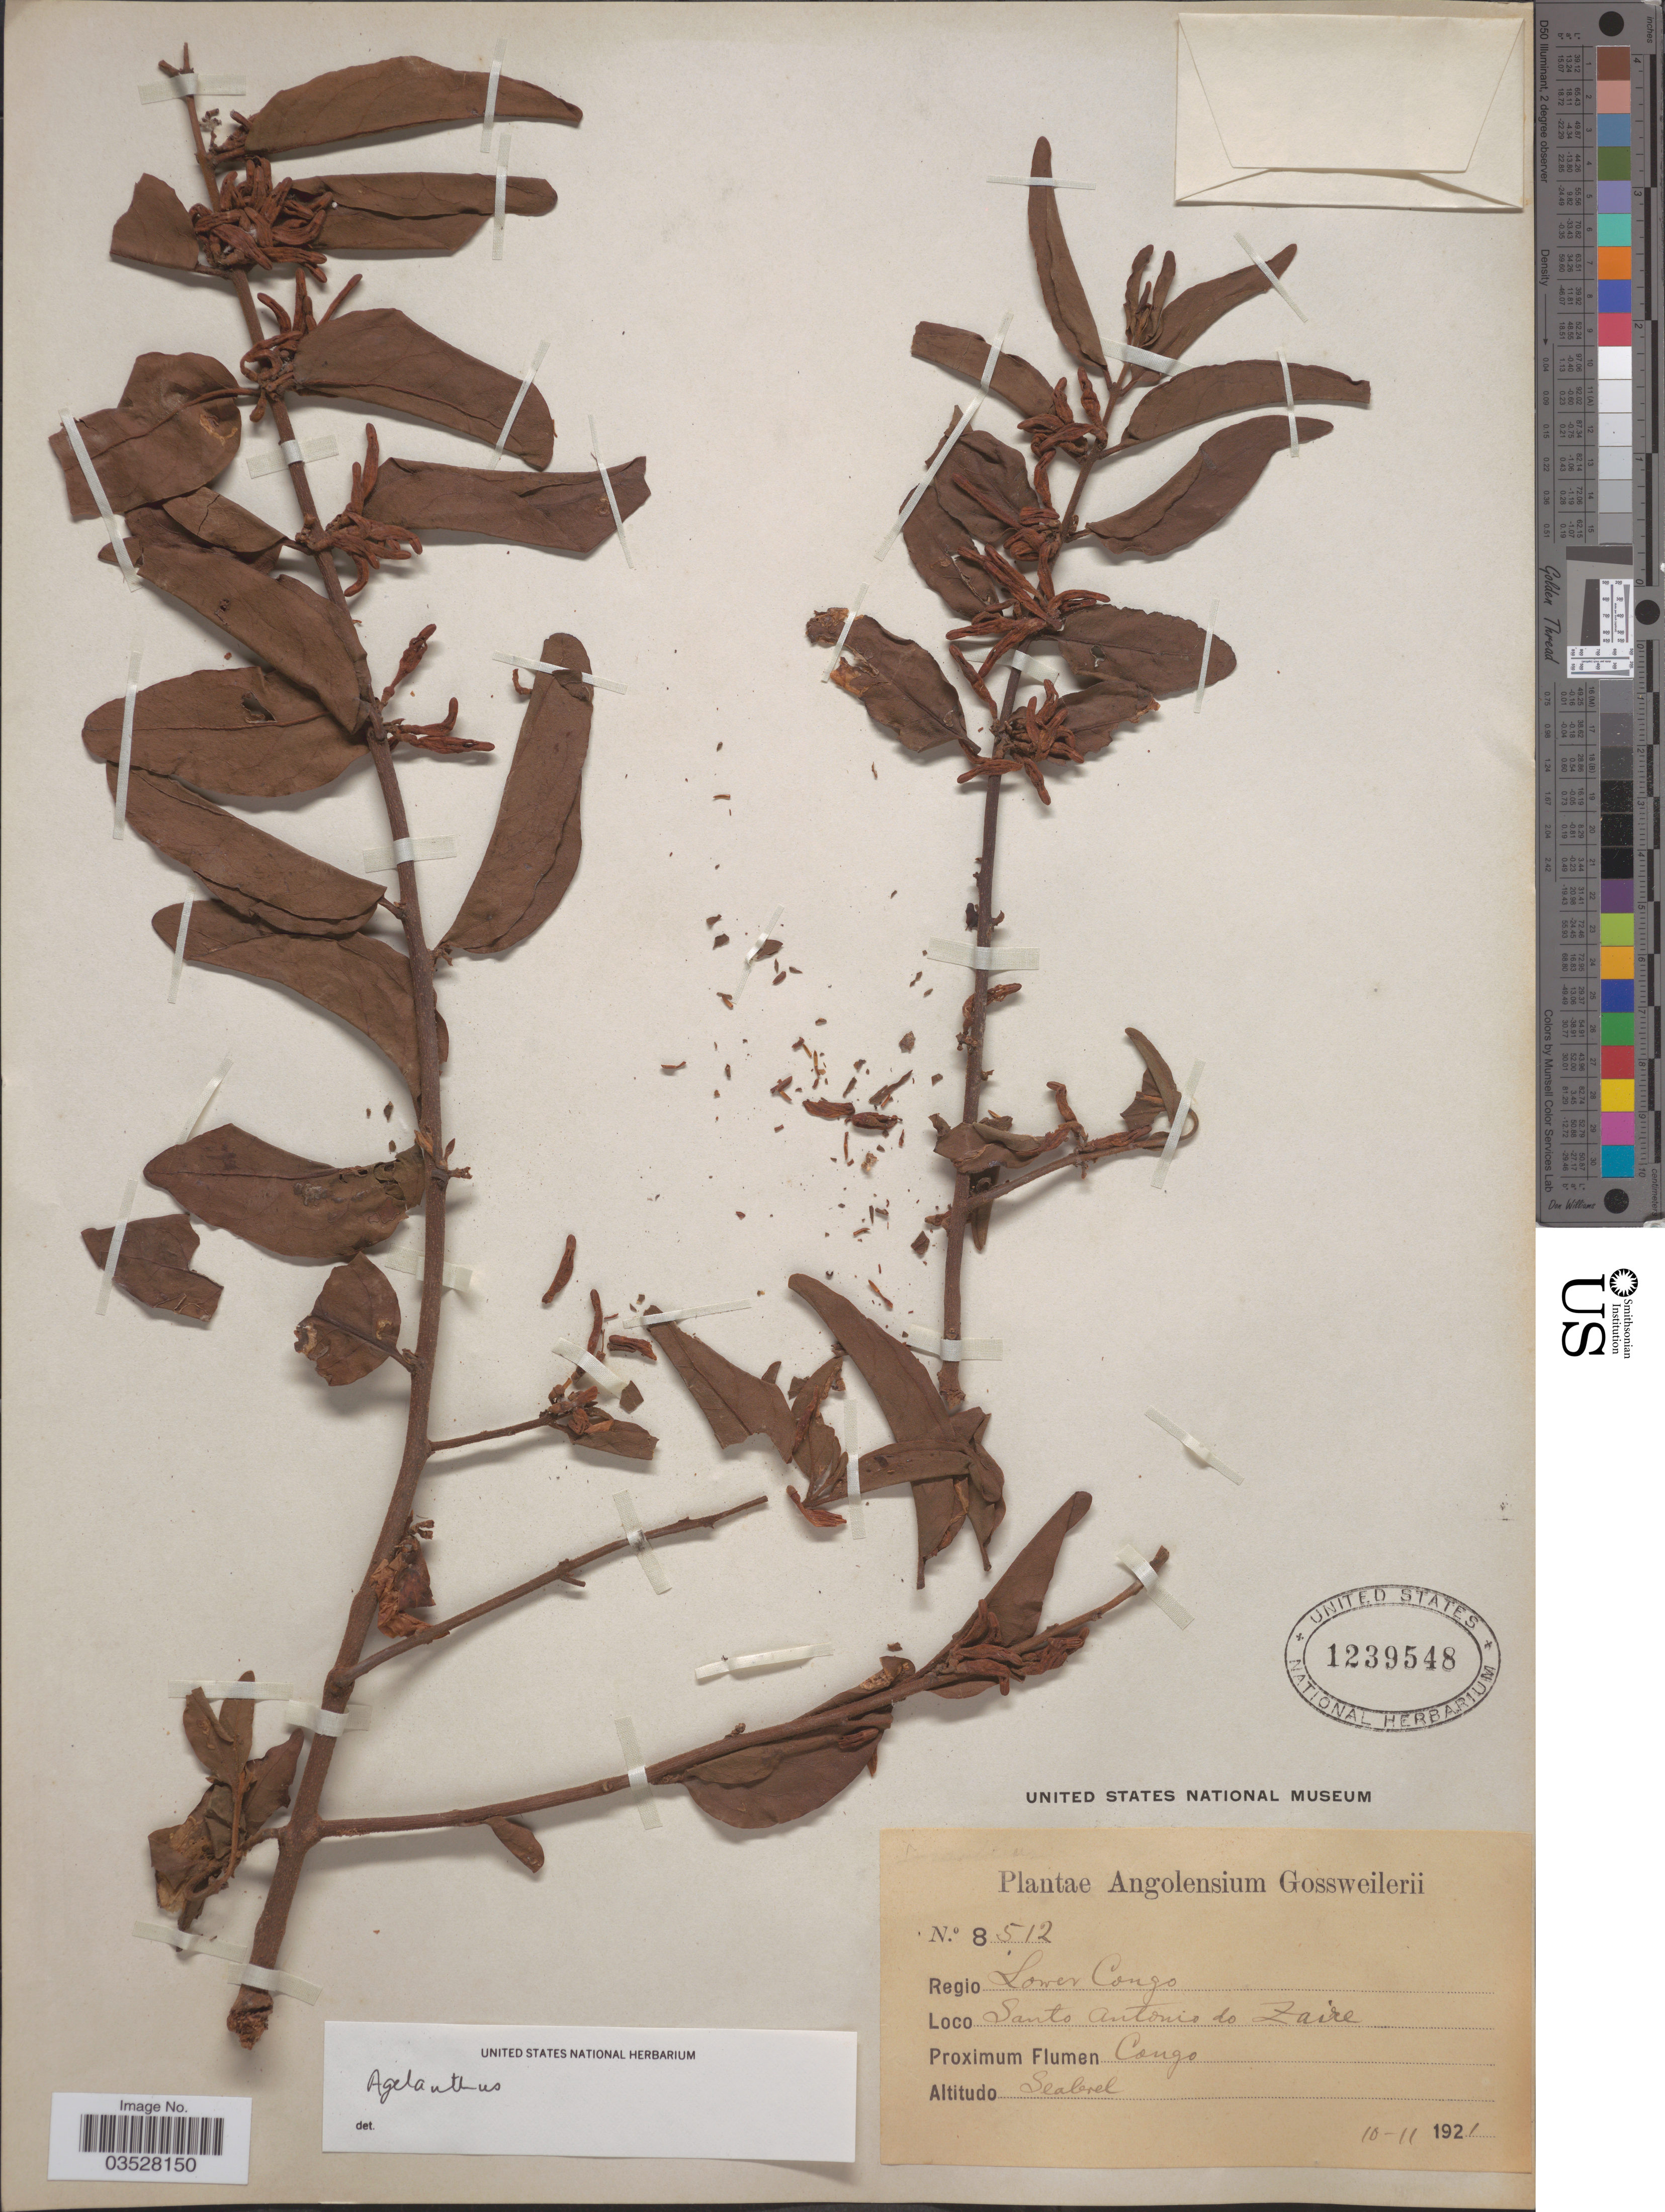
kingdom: Plantae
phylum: Tracheophyta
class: Magnoliopsida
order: Santalales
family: Loranthaceae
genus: Agelanthus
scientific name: Agelanthus sp.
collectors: -. Gossweiler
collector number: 8512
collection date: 1921-11-10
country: Angola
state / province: Zaire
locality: Regio Lower Congo. Santo Antonio do Zaire. Proximum Flumen Congo.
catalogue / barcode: US 1239548